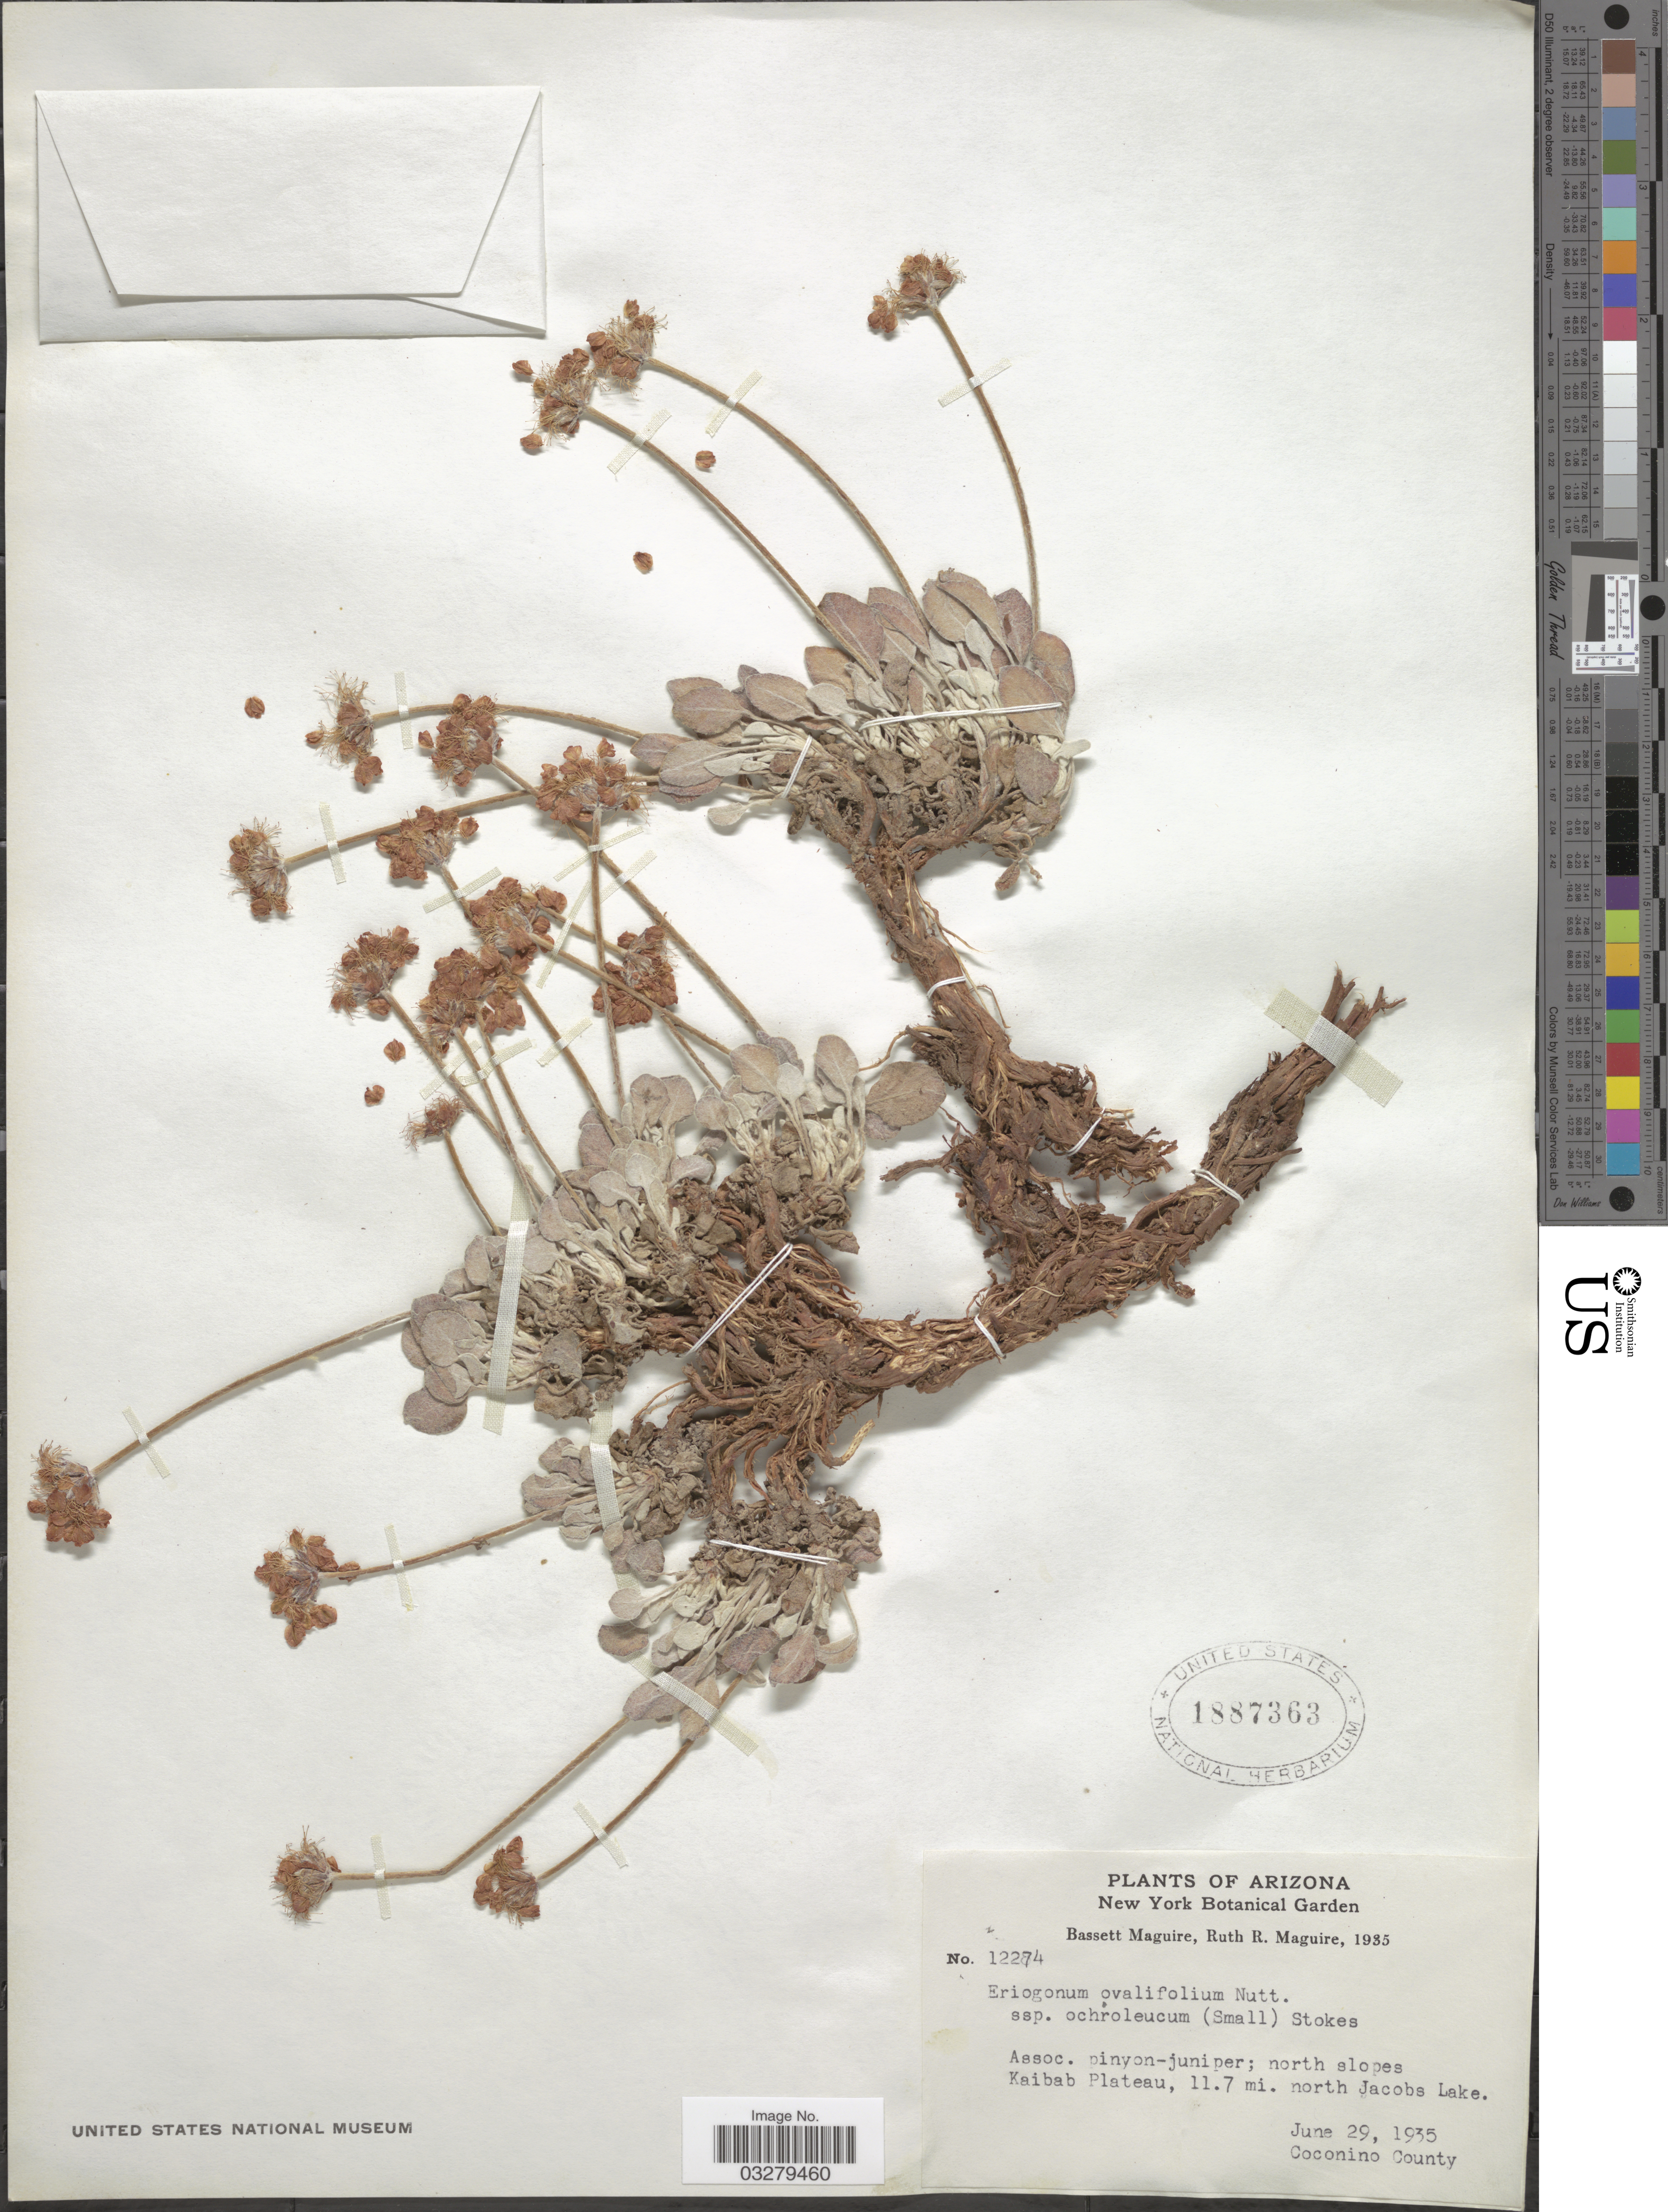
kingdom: Plantae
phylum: Tracheophyta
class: Magnoliopsida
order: Caryophyllales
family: Polygonaceae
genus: Eriogonum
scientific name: Eriogonum ovalifolium var. ochroleucum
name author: (Small ex Rydb.) M. Peck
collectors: B. Maguire & R. R. Maguire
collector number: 12274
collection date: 1935-06-29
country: United States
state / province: Arizona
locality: North slopes Kaibab Plateau, 11.7 mi. north of Jacobs Lake, Coconino County.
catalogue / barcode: US 1887363